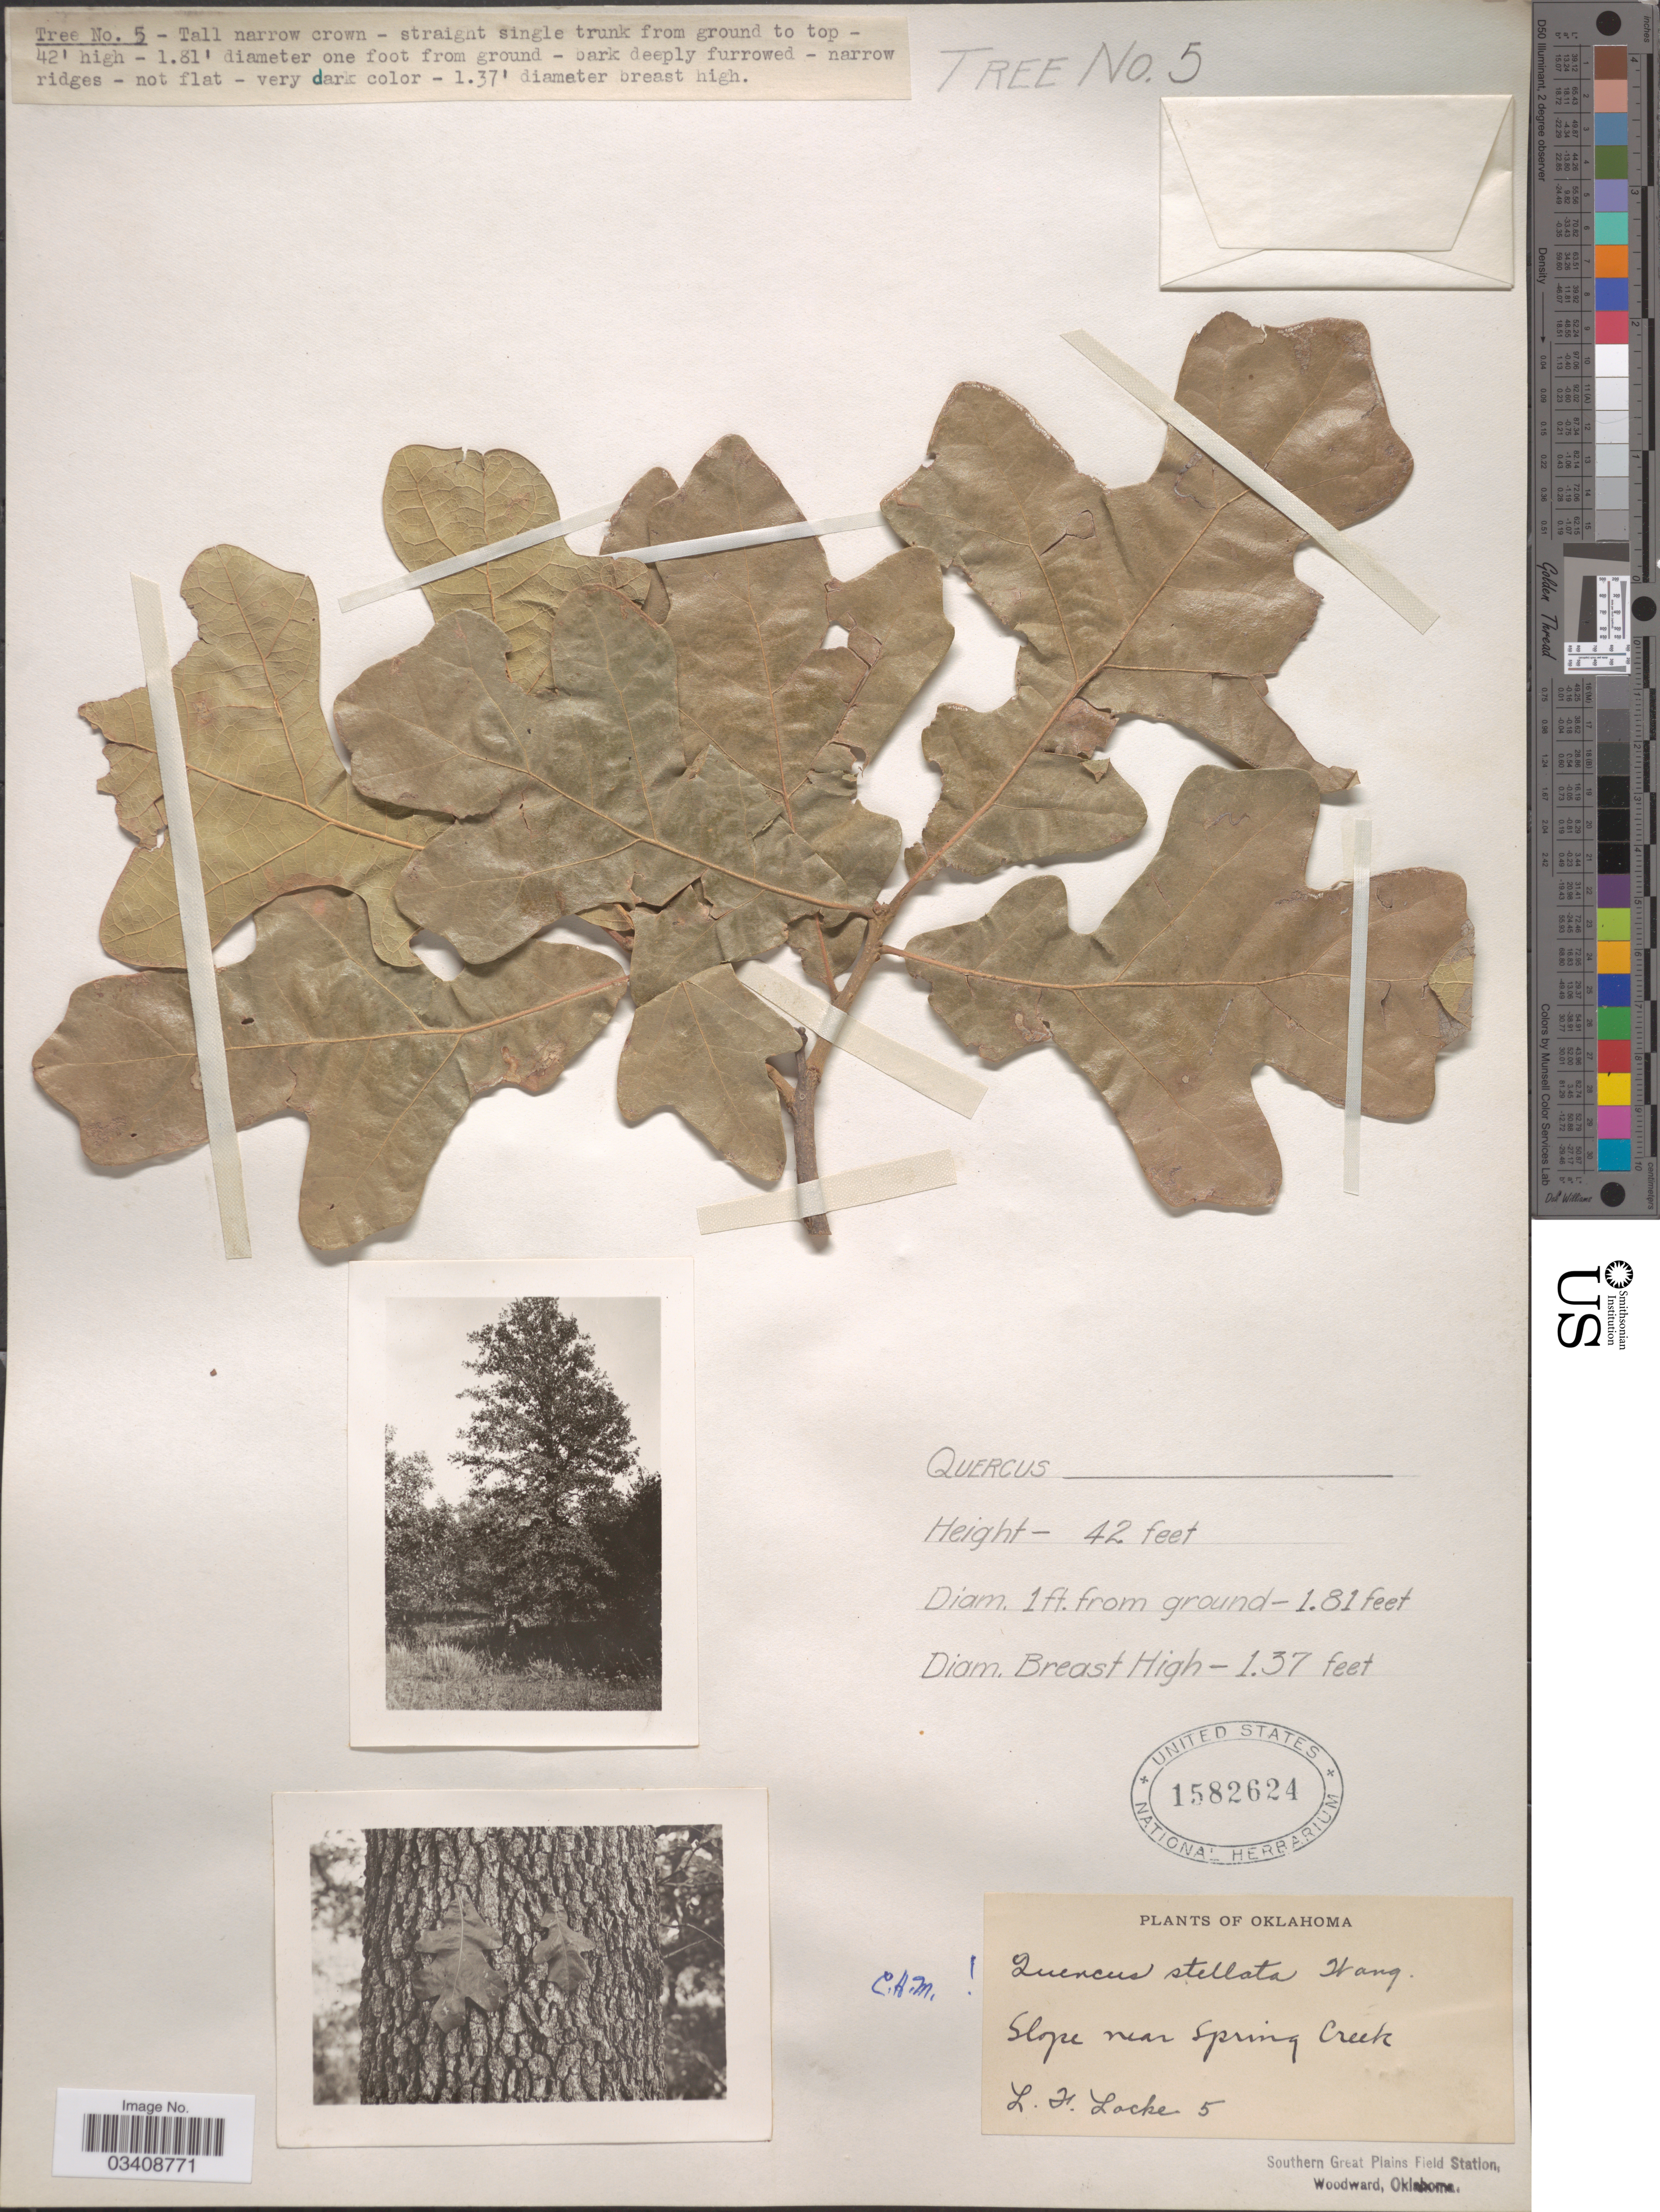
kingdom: Plantae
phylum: Tracheophyta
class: Magnoliopsida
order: Fagales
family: Fagaceae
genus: Quercus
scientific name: Quercus stellata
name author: Wangenh.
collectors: L. Locke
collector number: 5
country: United States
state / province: Oklahoma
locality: Slope near Spring Creek.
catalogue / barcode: US 1582624